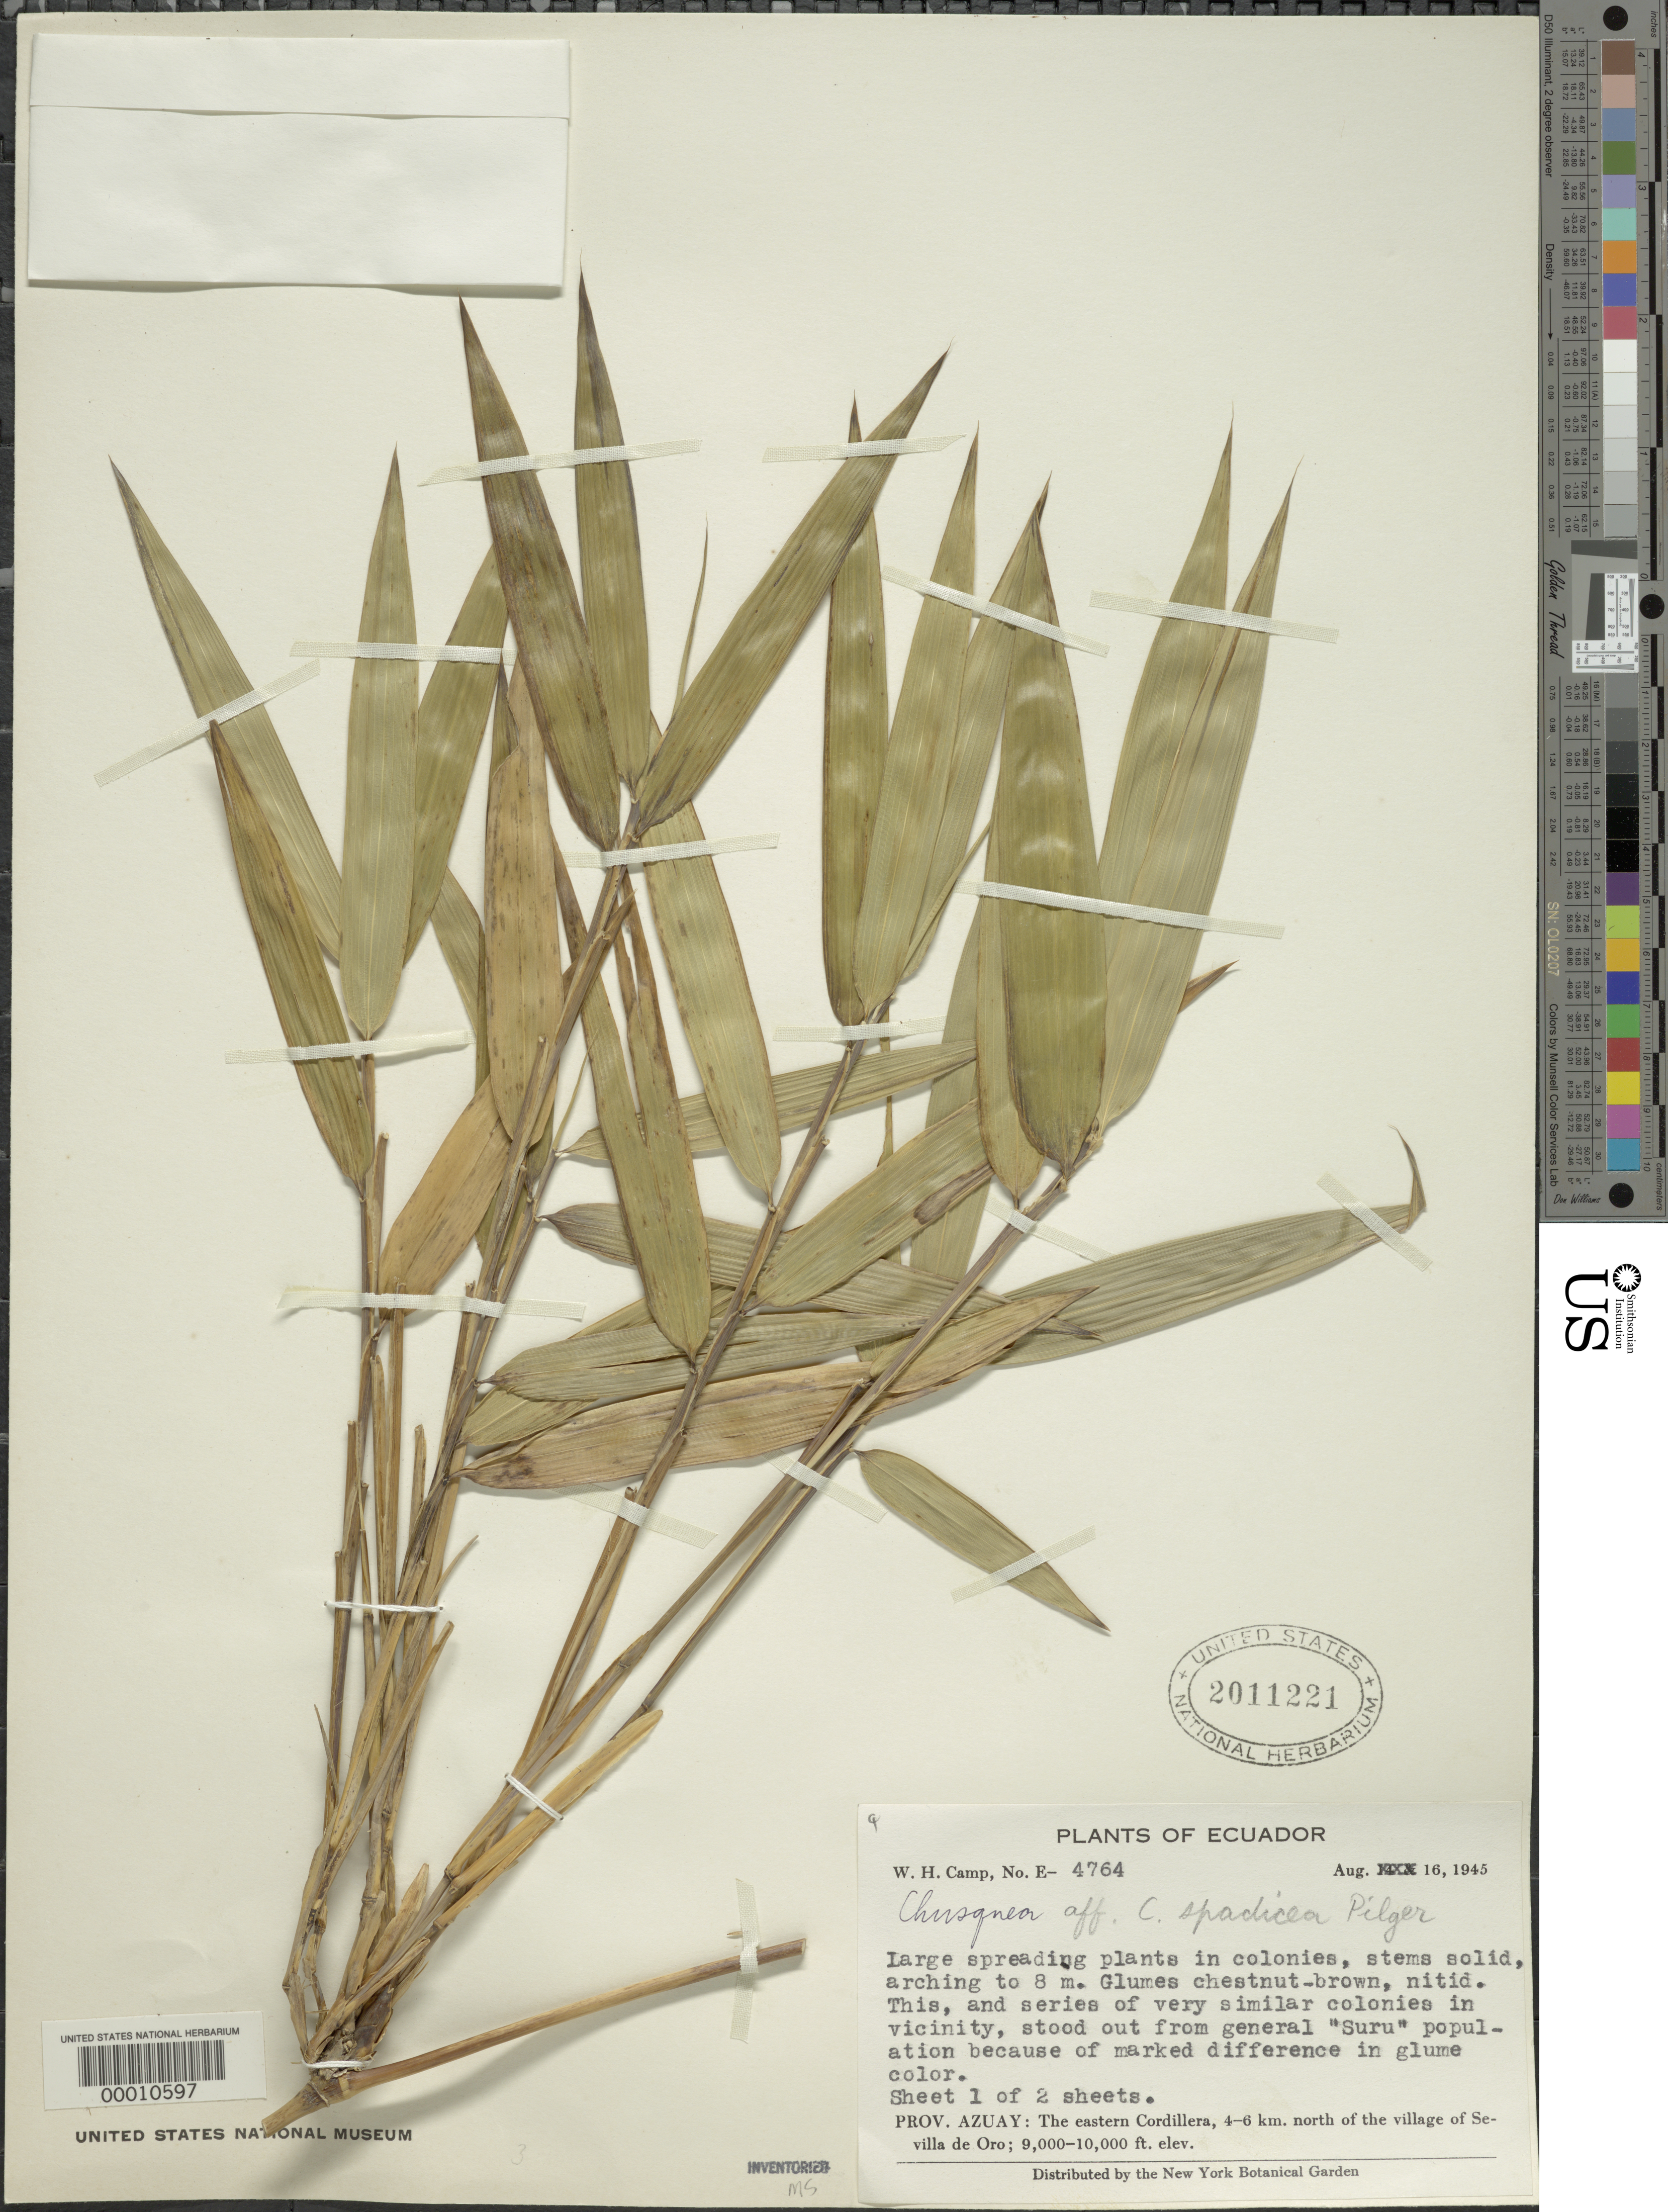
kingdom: Plantae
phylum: Tracheophyta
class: Liliopsida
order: Poales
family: Poaceae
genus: Chusquea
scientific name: Chusquea spadicea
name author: Pilg.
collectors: W. H. Camp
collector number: E-4764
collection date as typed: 16 Aug 1945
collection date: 1945-08-16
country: Ecuador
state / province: Azuay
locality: Cordillera, Sevilla de Oro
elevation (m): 2745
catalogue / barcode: US 2011221